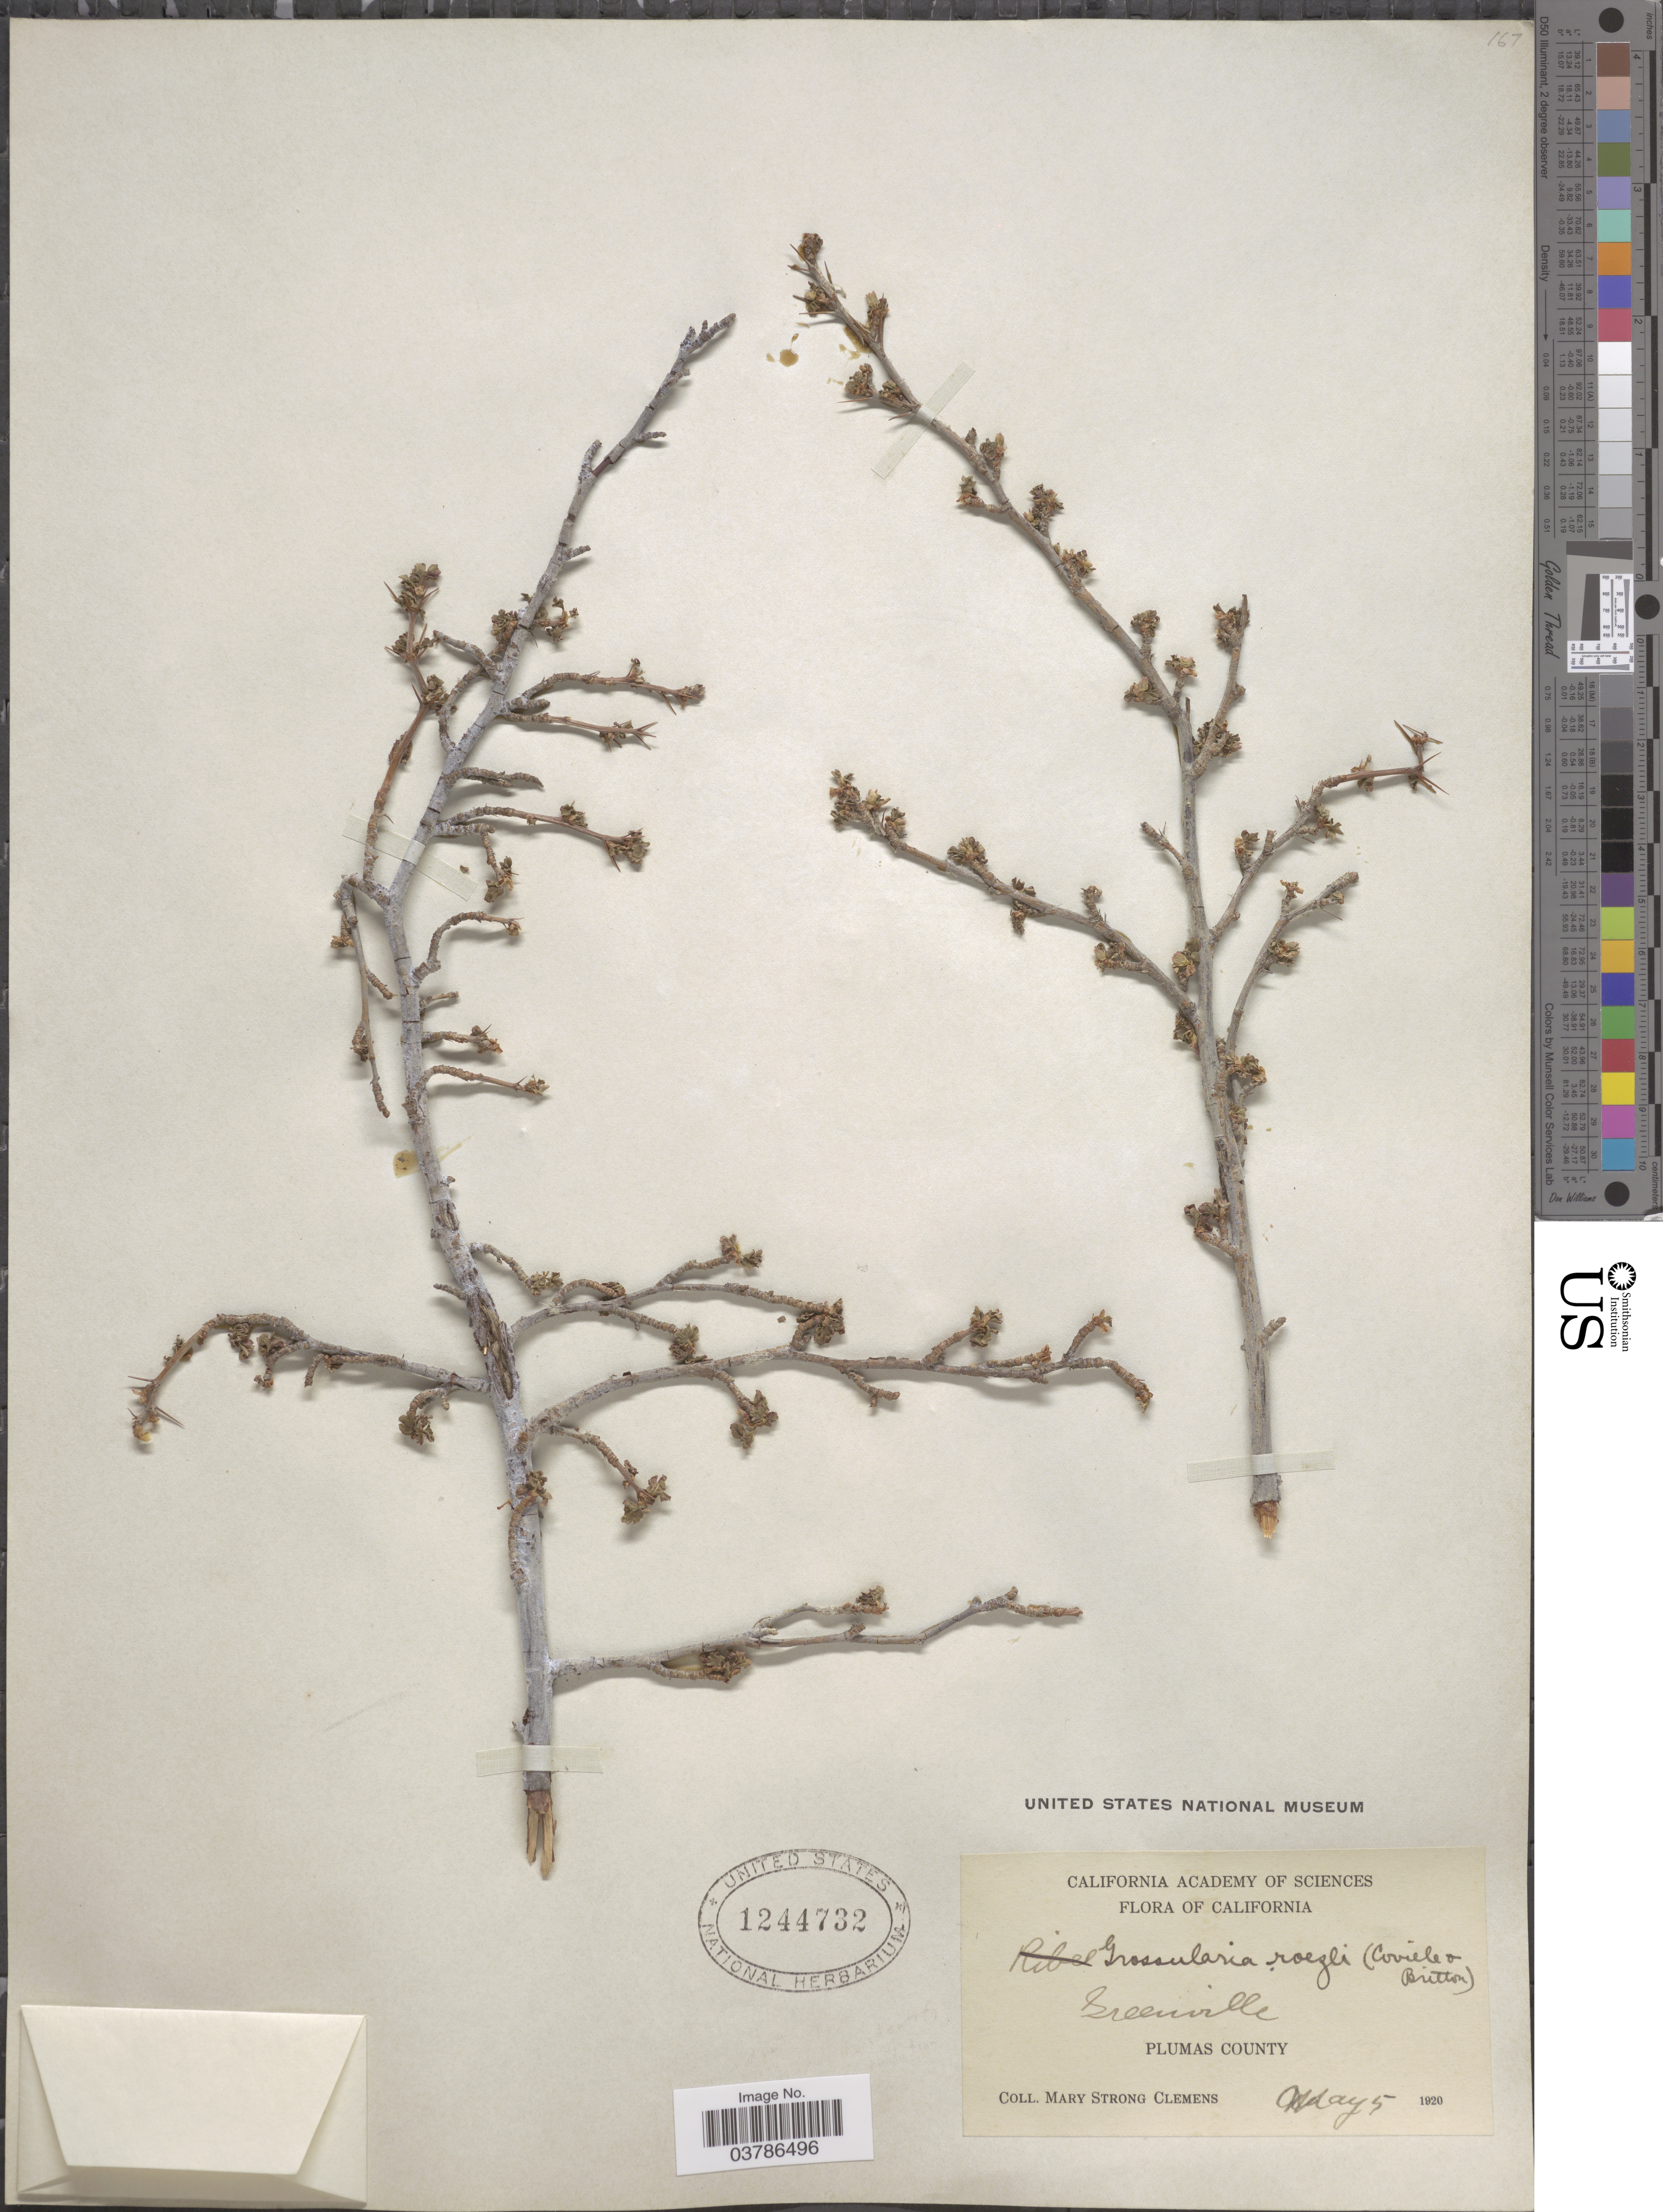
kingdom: Plantae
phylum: Tracheophyta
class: Magnoliopsida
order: Saxifragales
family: Grossulariaceae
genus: Ribes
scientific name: Ribes roezlii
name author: Regel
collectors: M. S. Clemens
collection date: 1920-05-05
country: United States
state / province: California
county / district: Plumas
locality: Greenville. Plumas County.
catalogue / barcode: US 1244732